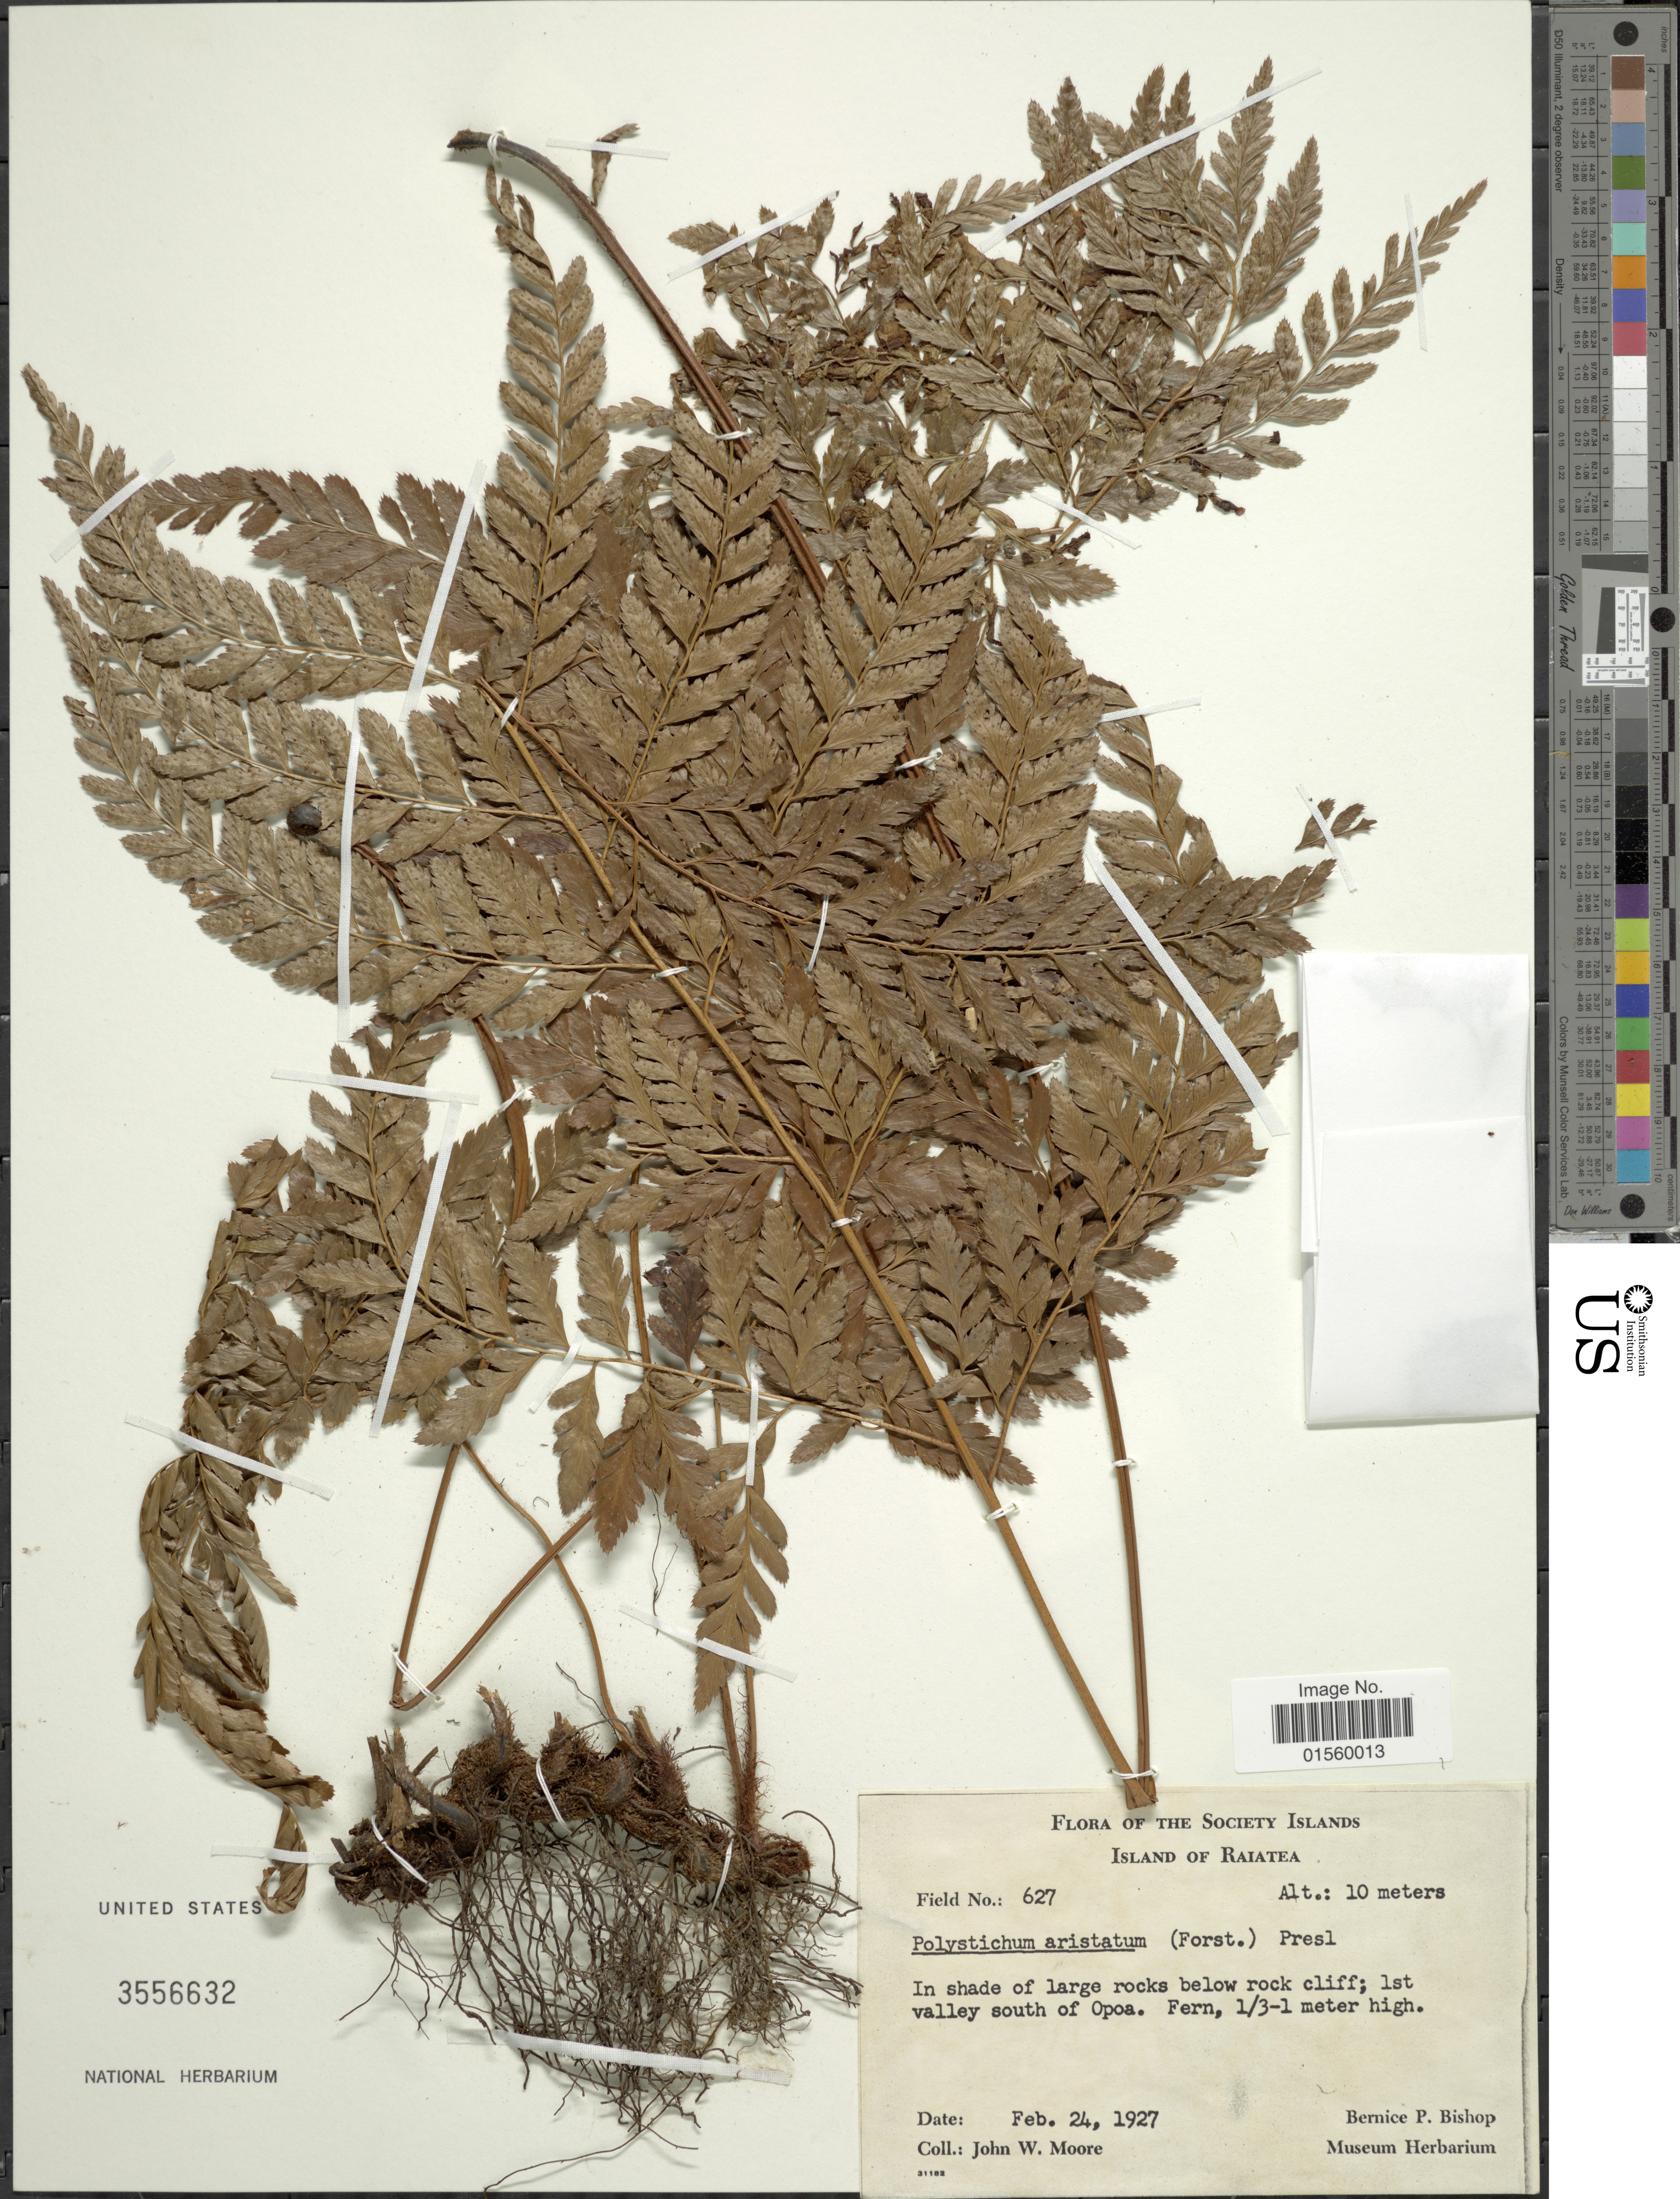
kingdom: Plantae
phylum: Tracheophyta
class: Polypodiopsida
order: Polypodiales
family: Dryopteridaceae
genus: Polystichum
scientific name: Polystichum aristatum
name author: (G. Forst.) C. Presl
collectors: J. W. Moore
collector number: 627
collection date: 1927-02-24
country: French Polynesia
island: Raiatea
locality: Society Islands, Island of Raiatea, 1st valley south of Opoa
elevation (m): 10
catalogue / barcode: US 3556632